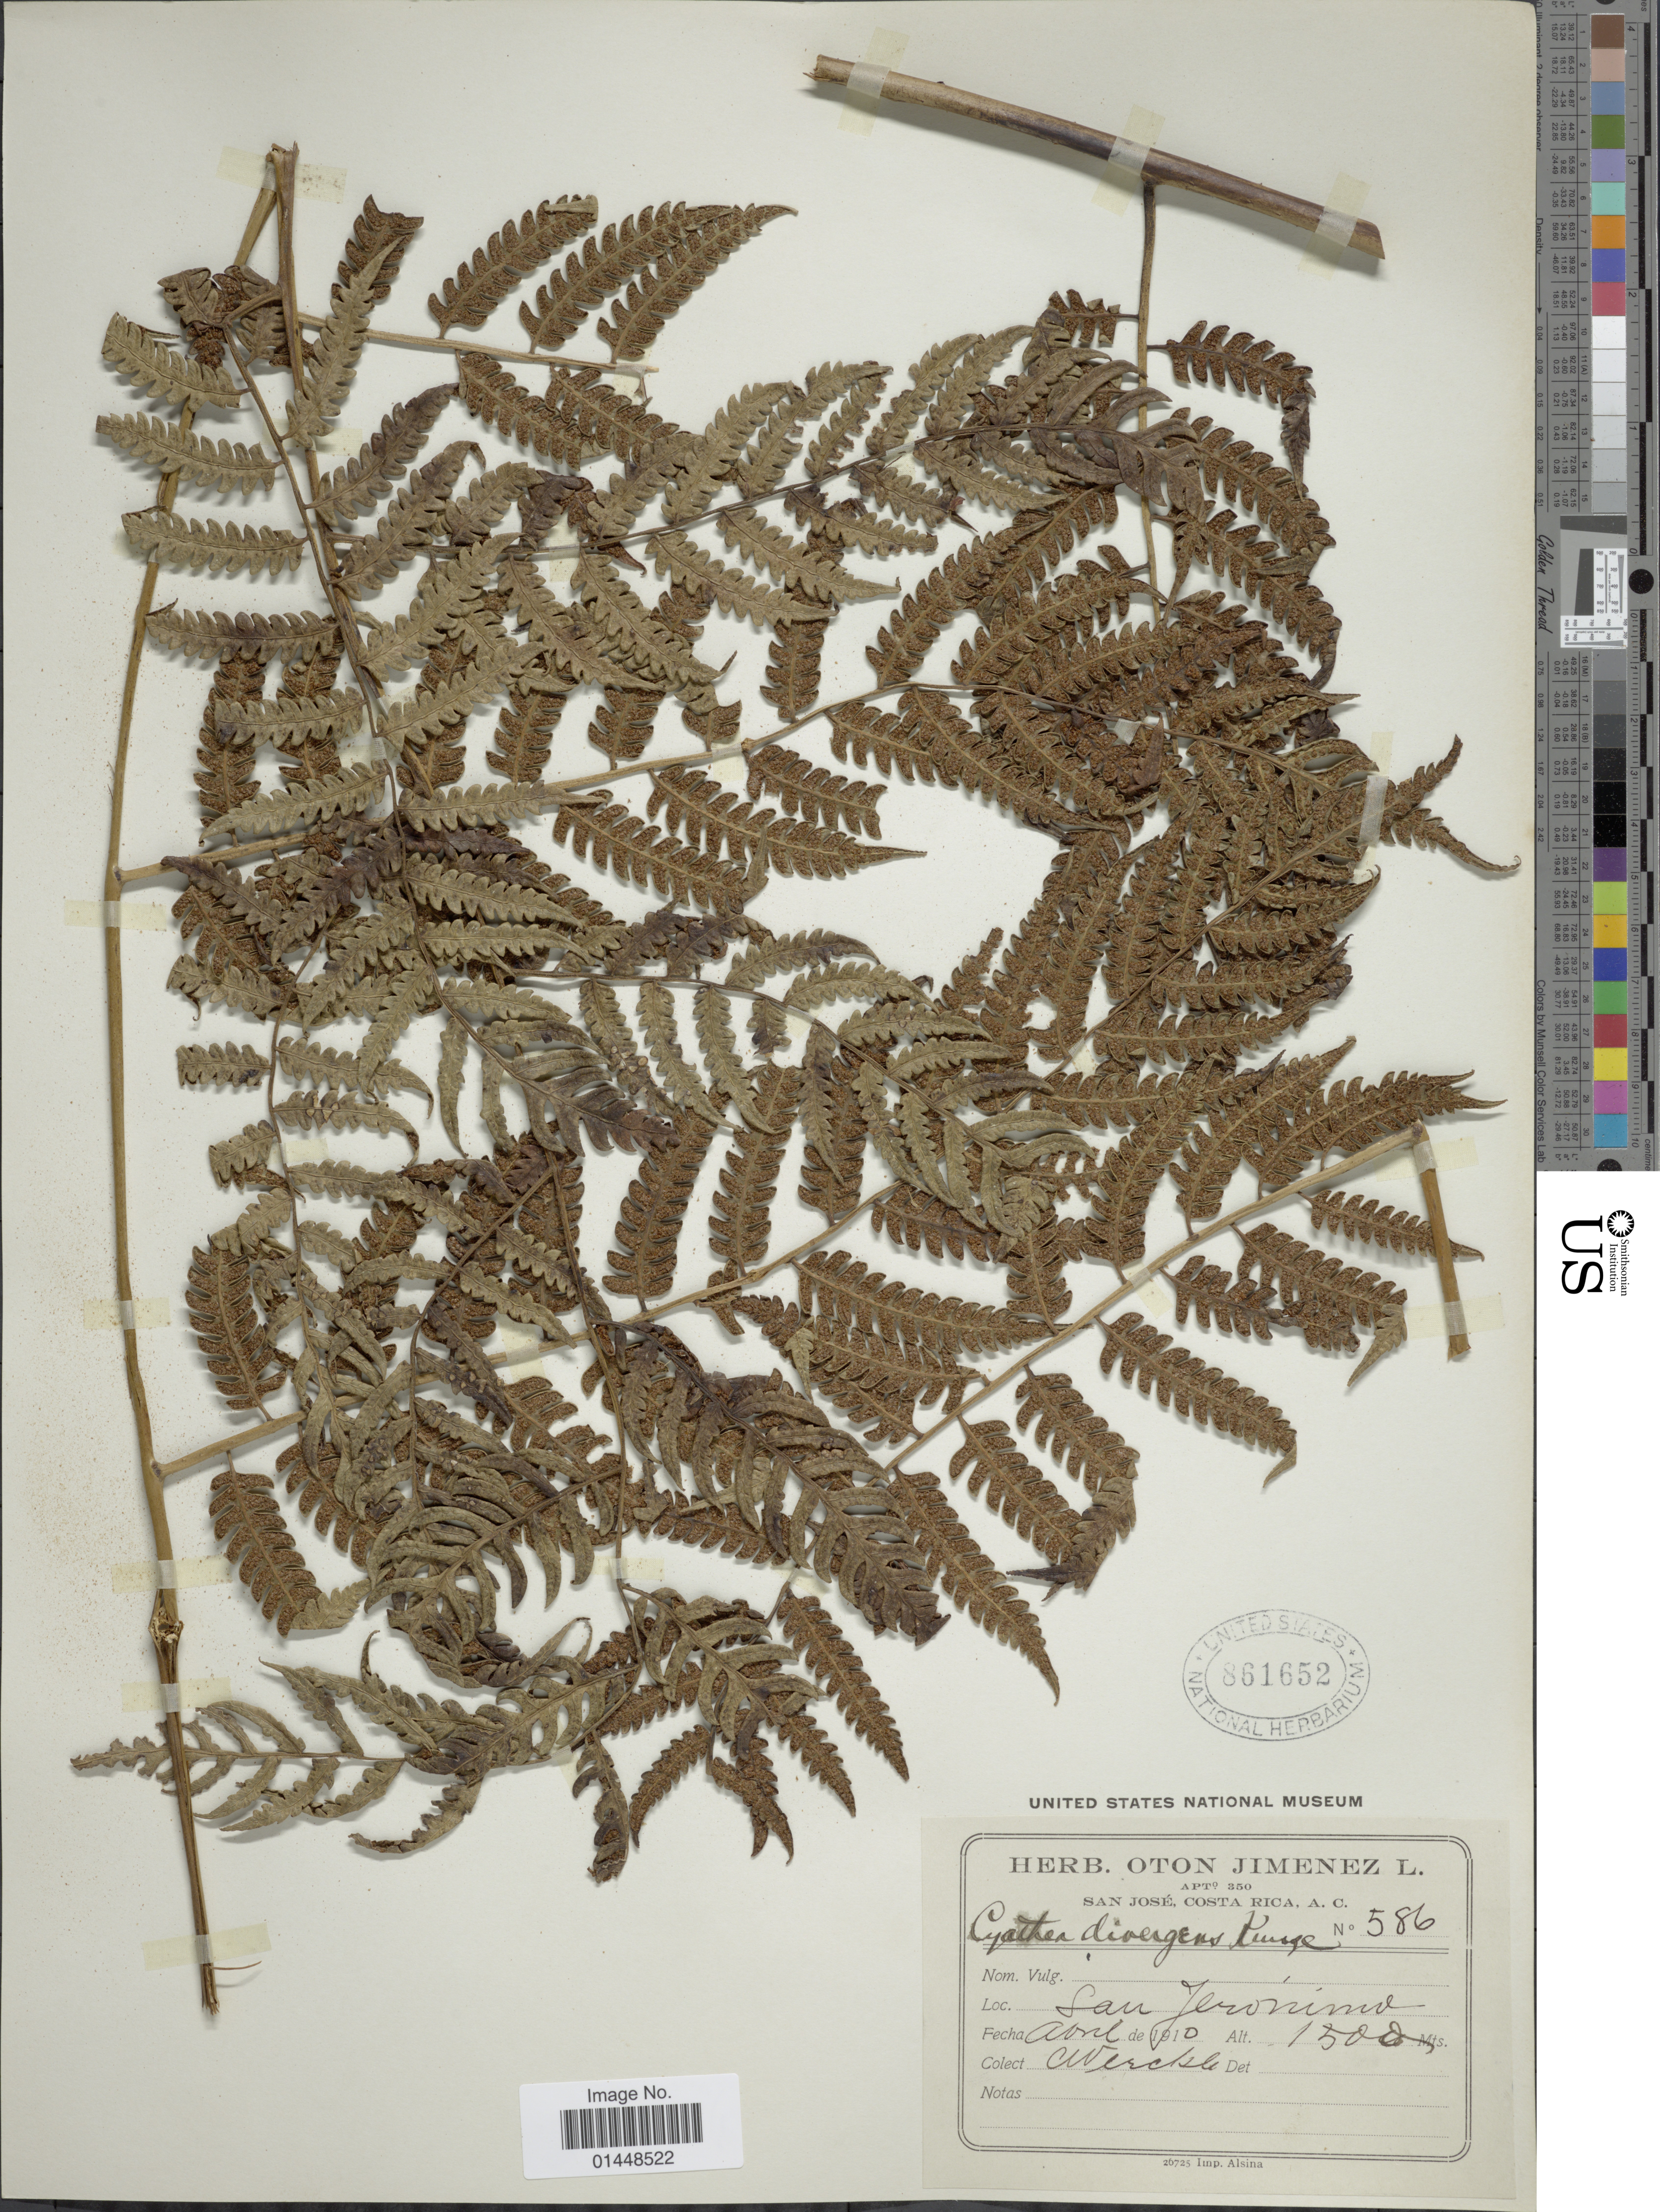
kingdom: Plantae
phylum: Tracheophyta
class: Polypodiopsida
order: Cyatheales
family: Cyatheaceae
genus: Cyathea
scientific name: Cyathea divergens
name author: Kunze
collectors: Werckle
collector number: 586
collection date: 1910-04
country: Costa Rica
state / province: San José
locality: San Jerónimo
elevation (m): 1500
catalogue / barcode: US 861652